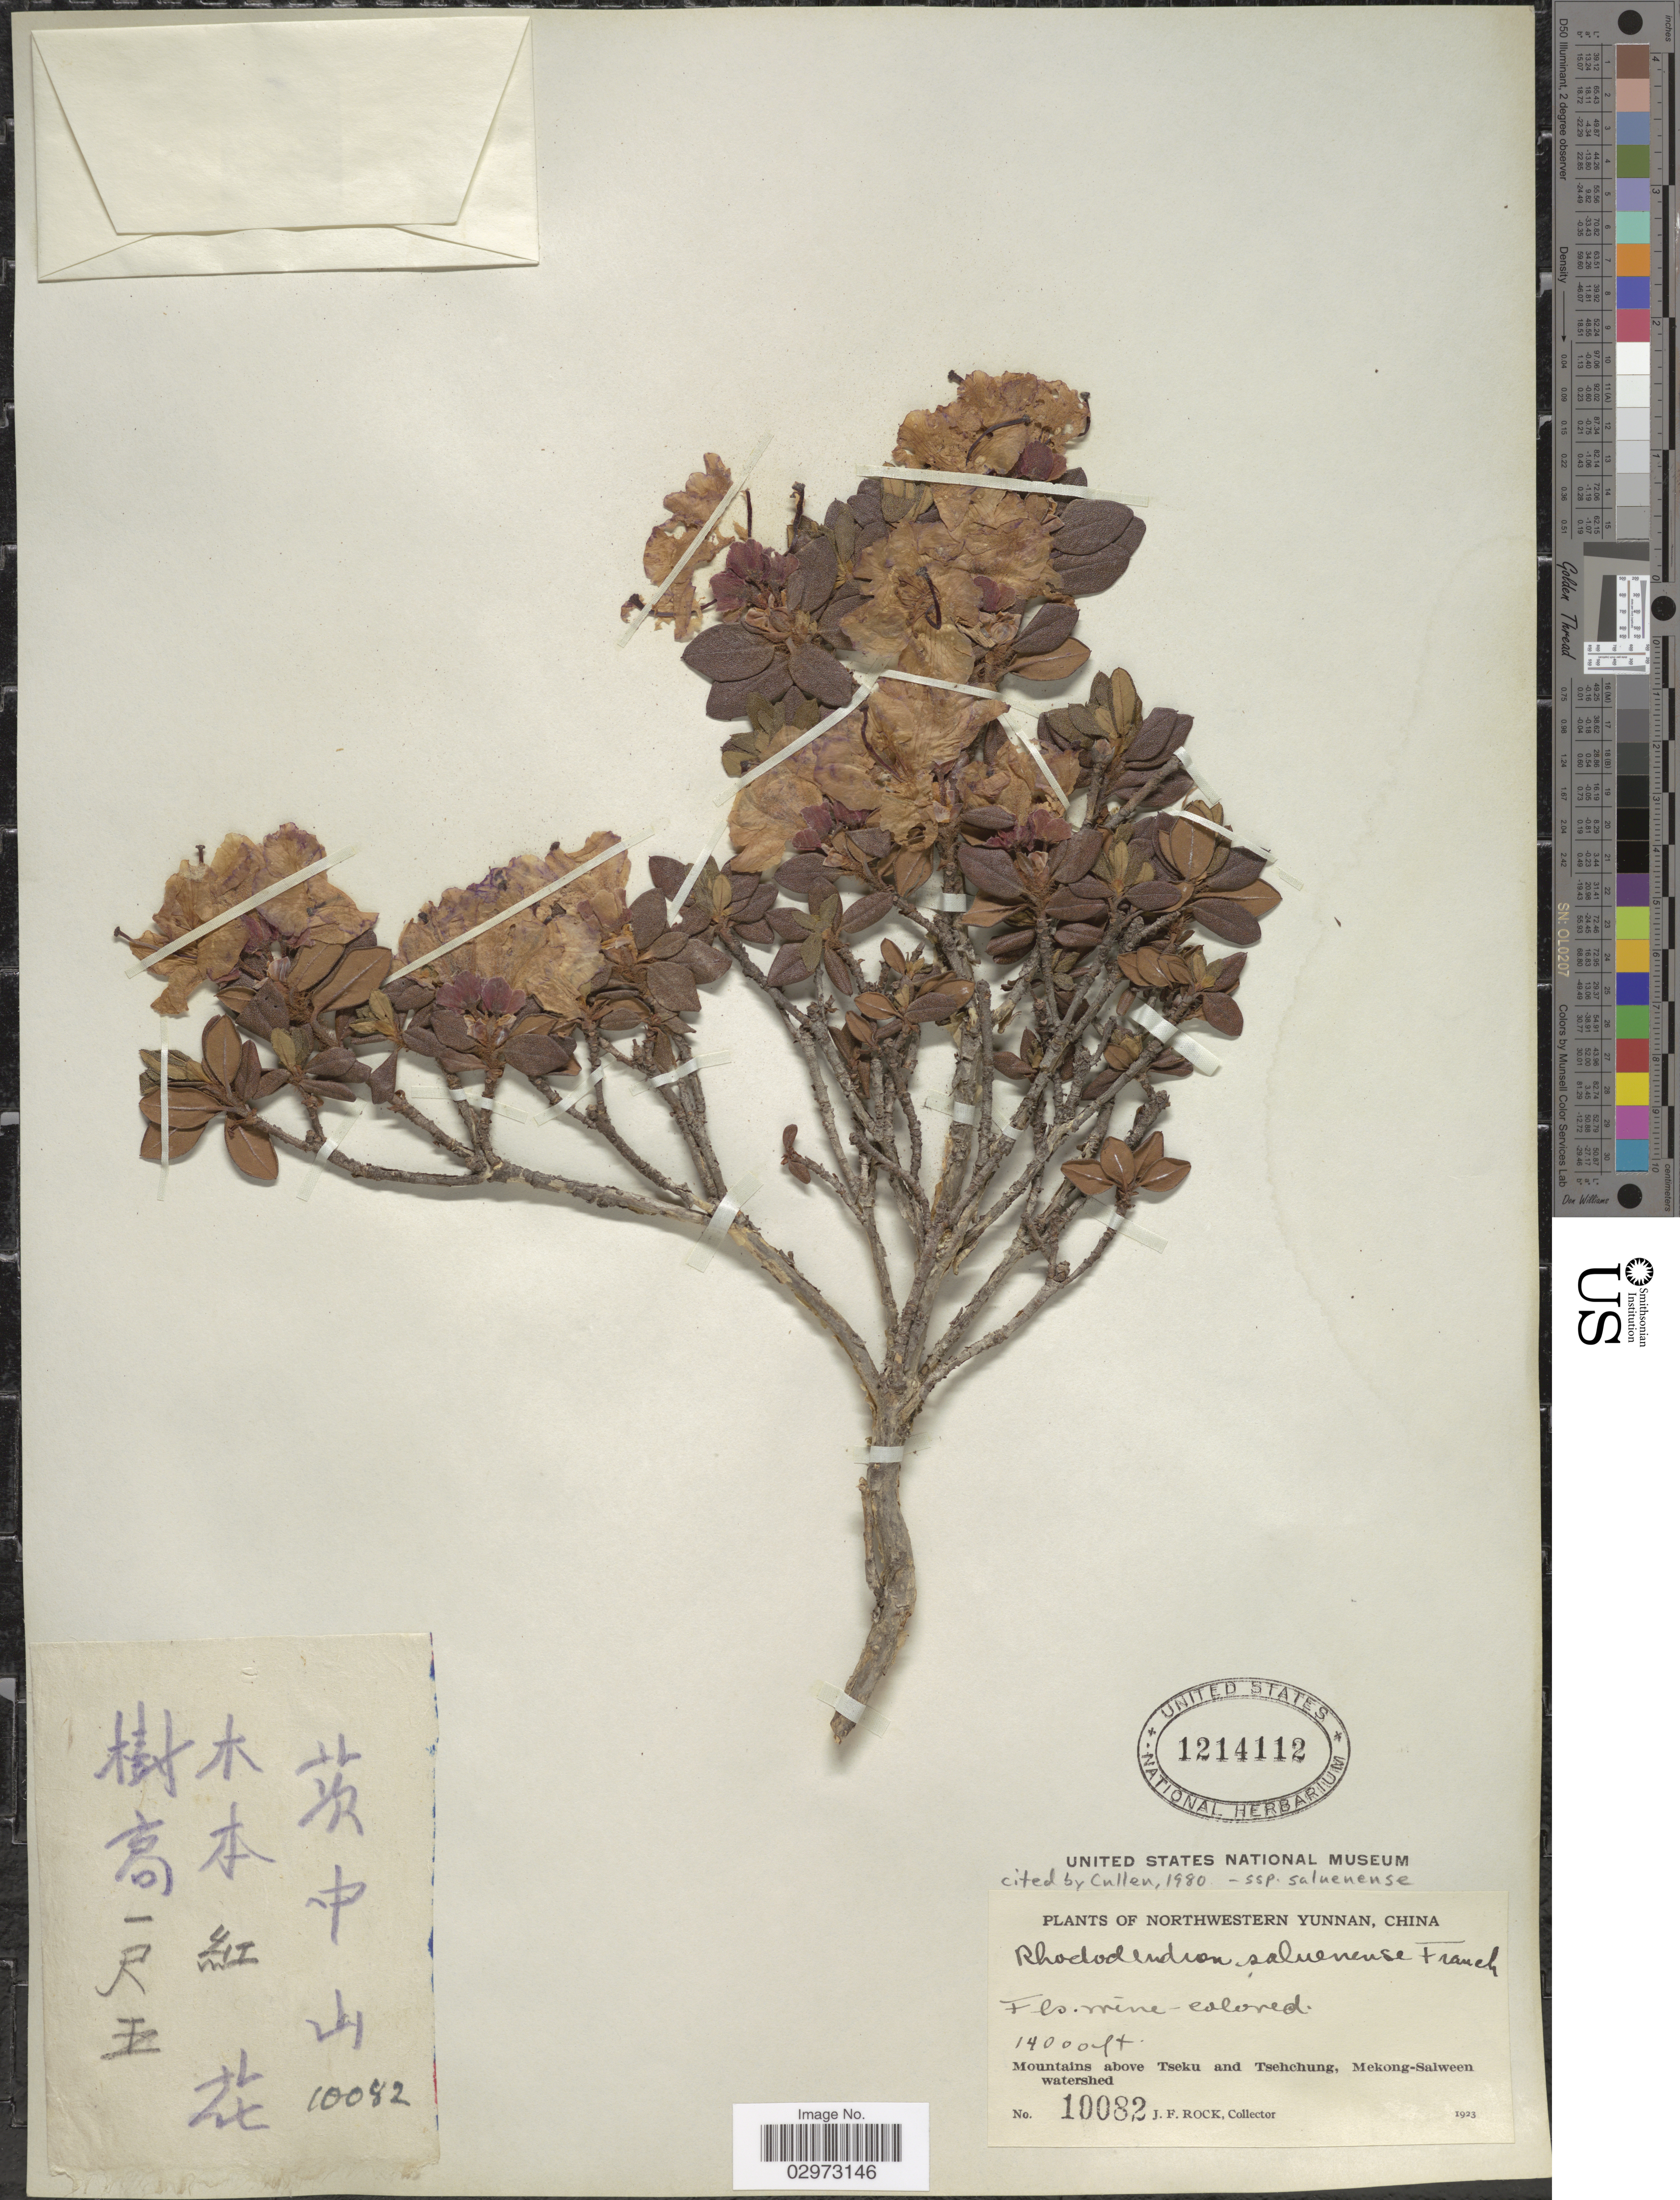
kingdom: Plantae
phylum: Tracheophyta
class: Magnoliopsida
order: Ericales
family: Ericaceae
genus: Rhododendron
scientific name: Rhododendron saluenense subsp. saluenense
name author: Franch.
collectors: J. Rock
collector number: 10082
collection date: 1923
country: China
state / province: Yunnan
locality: Northwestern Yunnan. Mountains above Tseku and Tsehchung, Mekong-Salween watershed.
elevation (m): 4267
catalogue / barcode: US 1214112